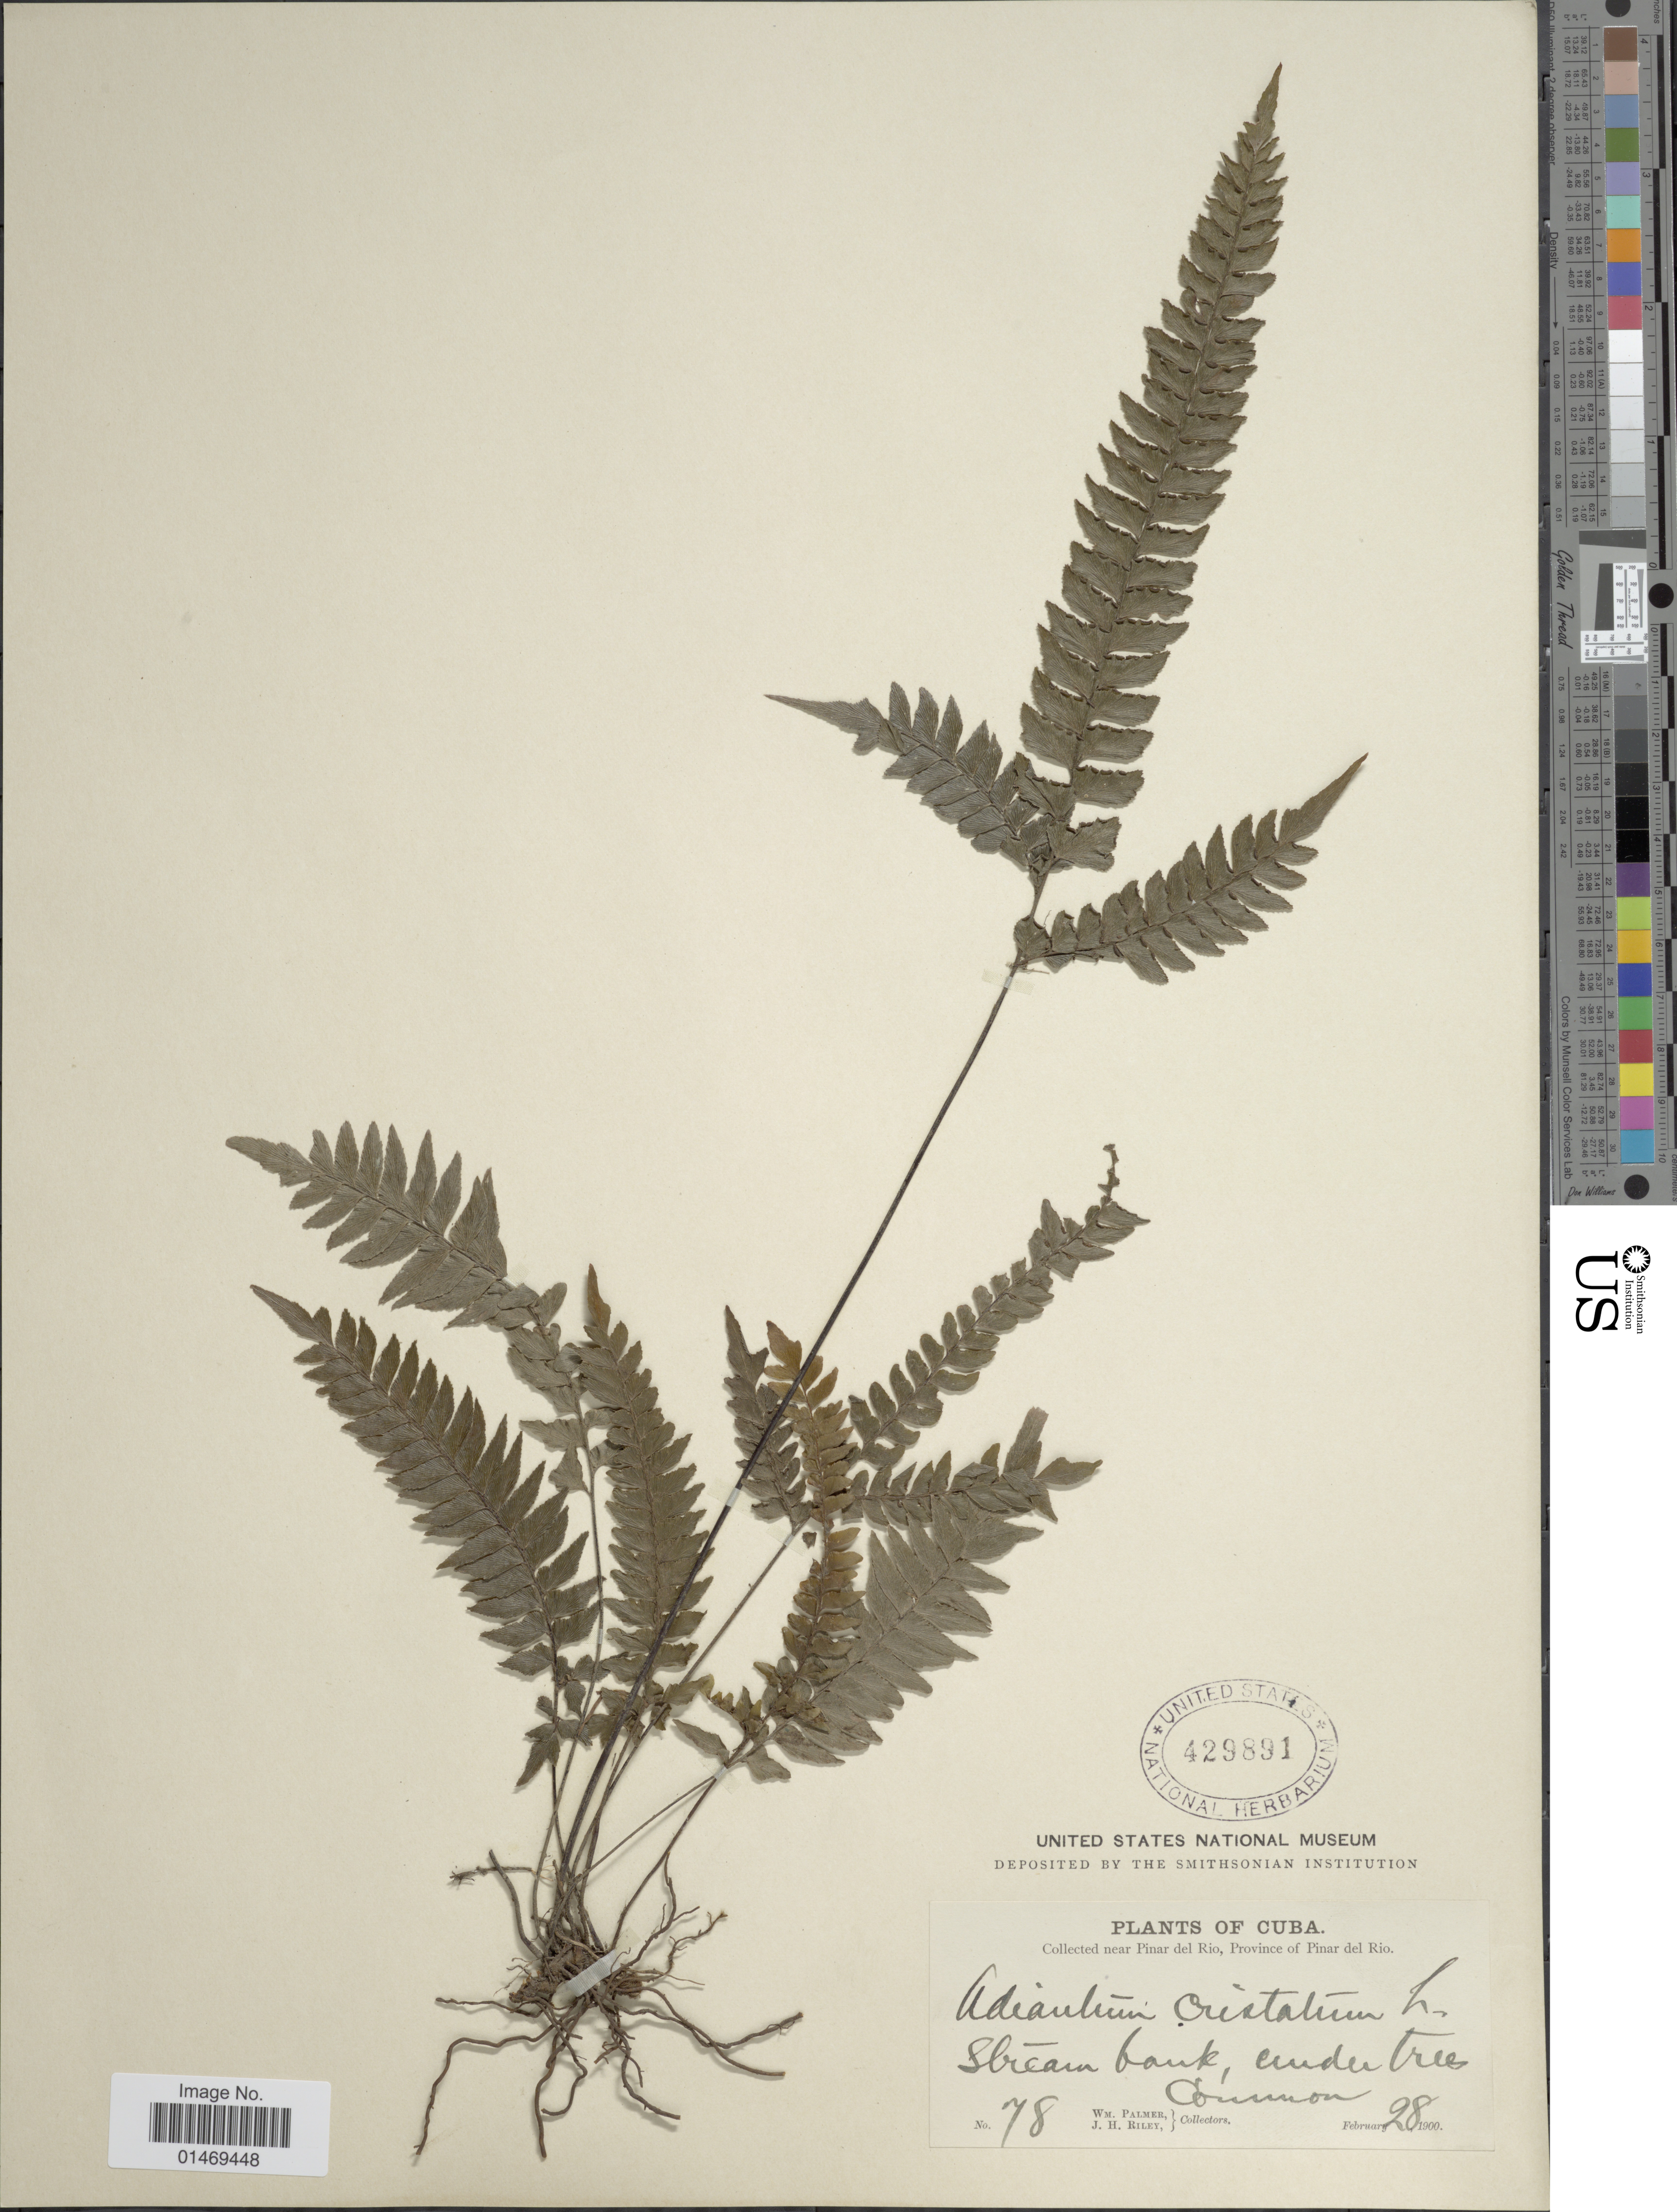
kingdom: Plantae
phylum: Tracheophyta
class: Polypodiopsida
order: Polypodiales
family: Pteridaceae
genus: Adiantum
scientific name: Adiantum pyramidale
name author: (L.) Willd.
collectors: W. Palmer & J. H. Riley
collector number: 78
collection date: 1900-02-28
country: Cuba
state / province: Pinar del Río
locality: Near Pinar del Rio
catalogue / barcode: US 429891